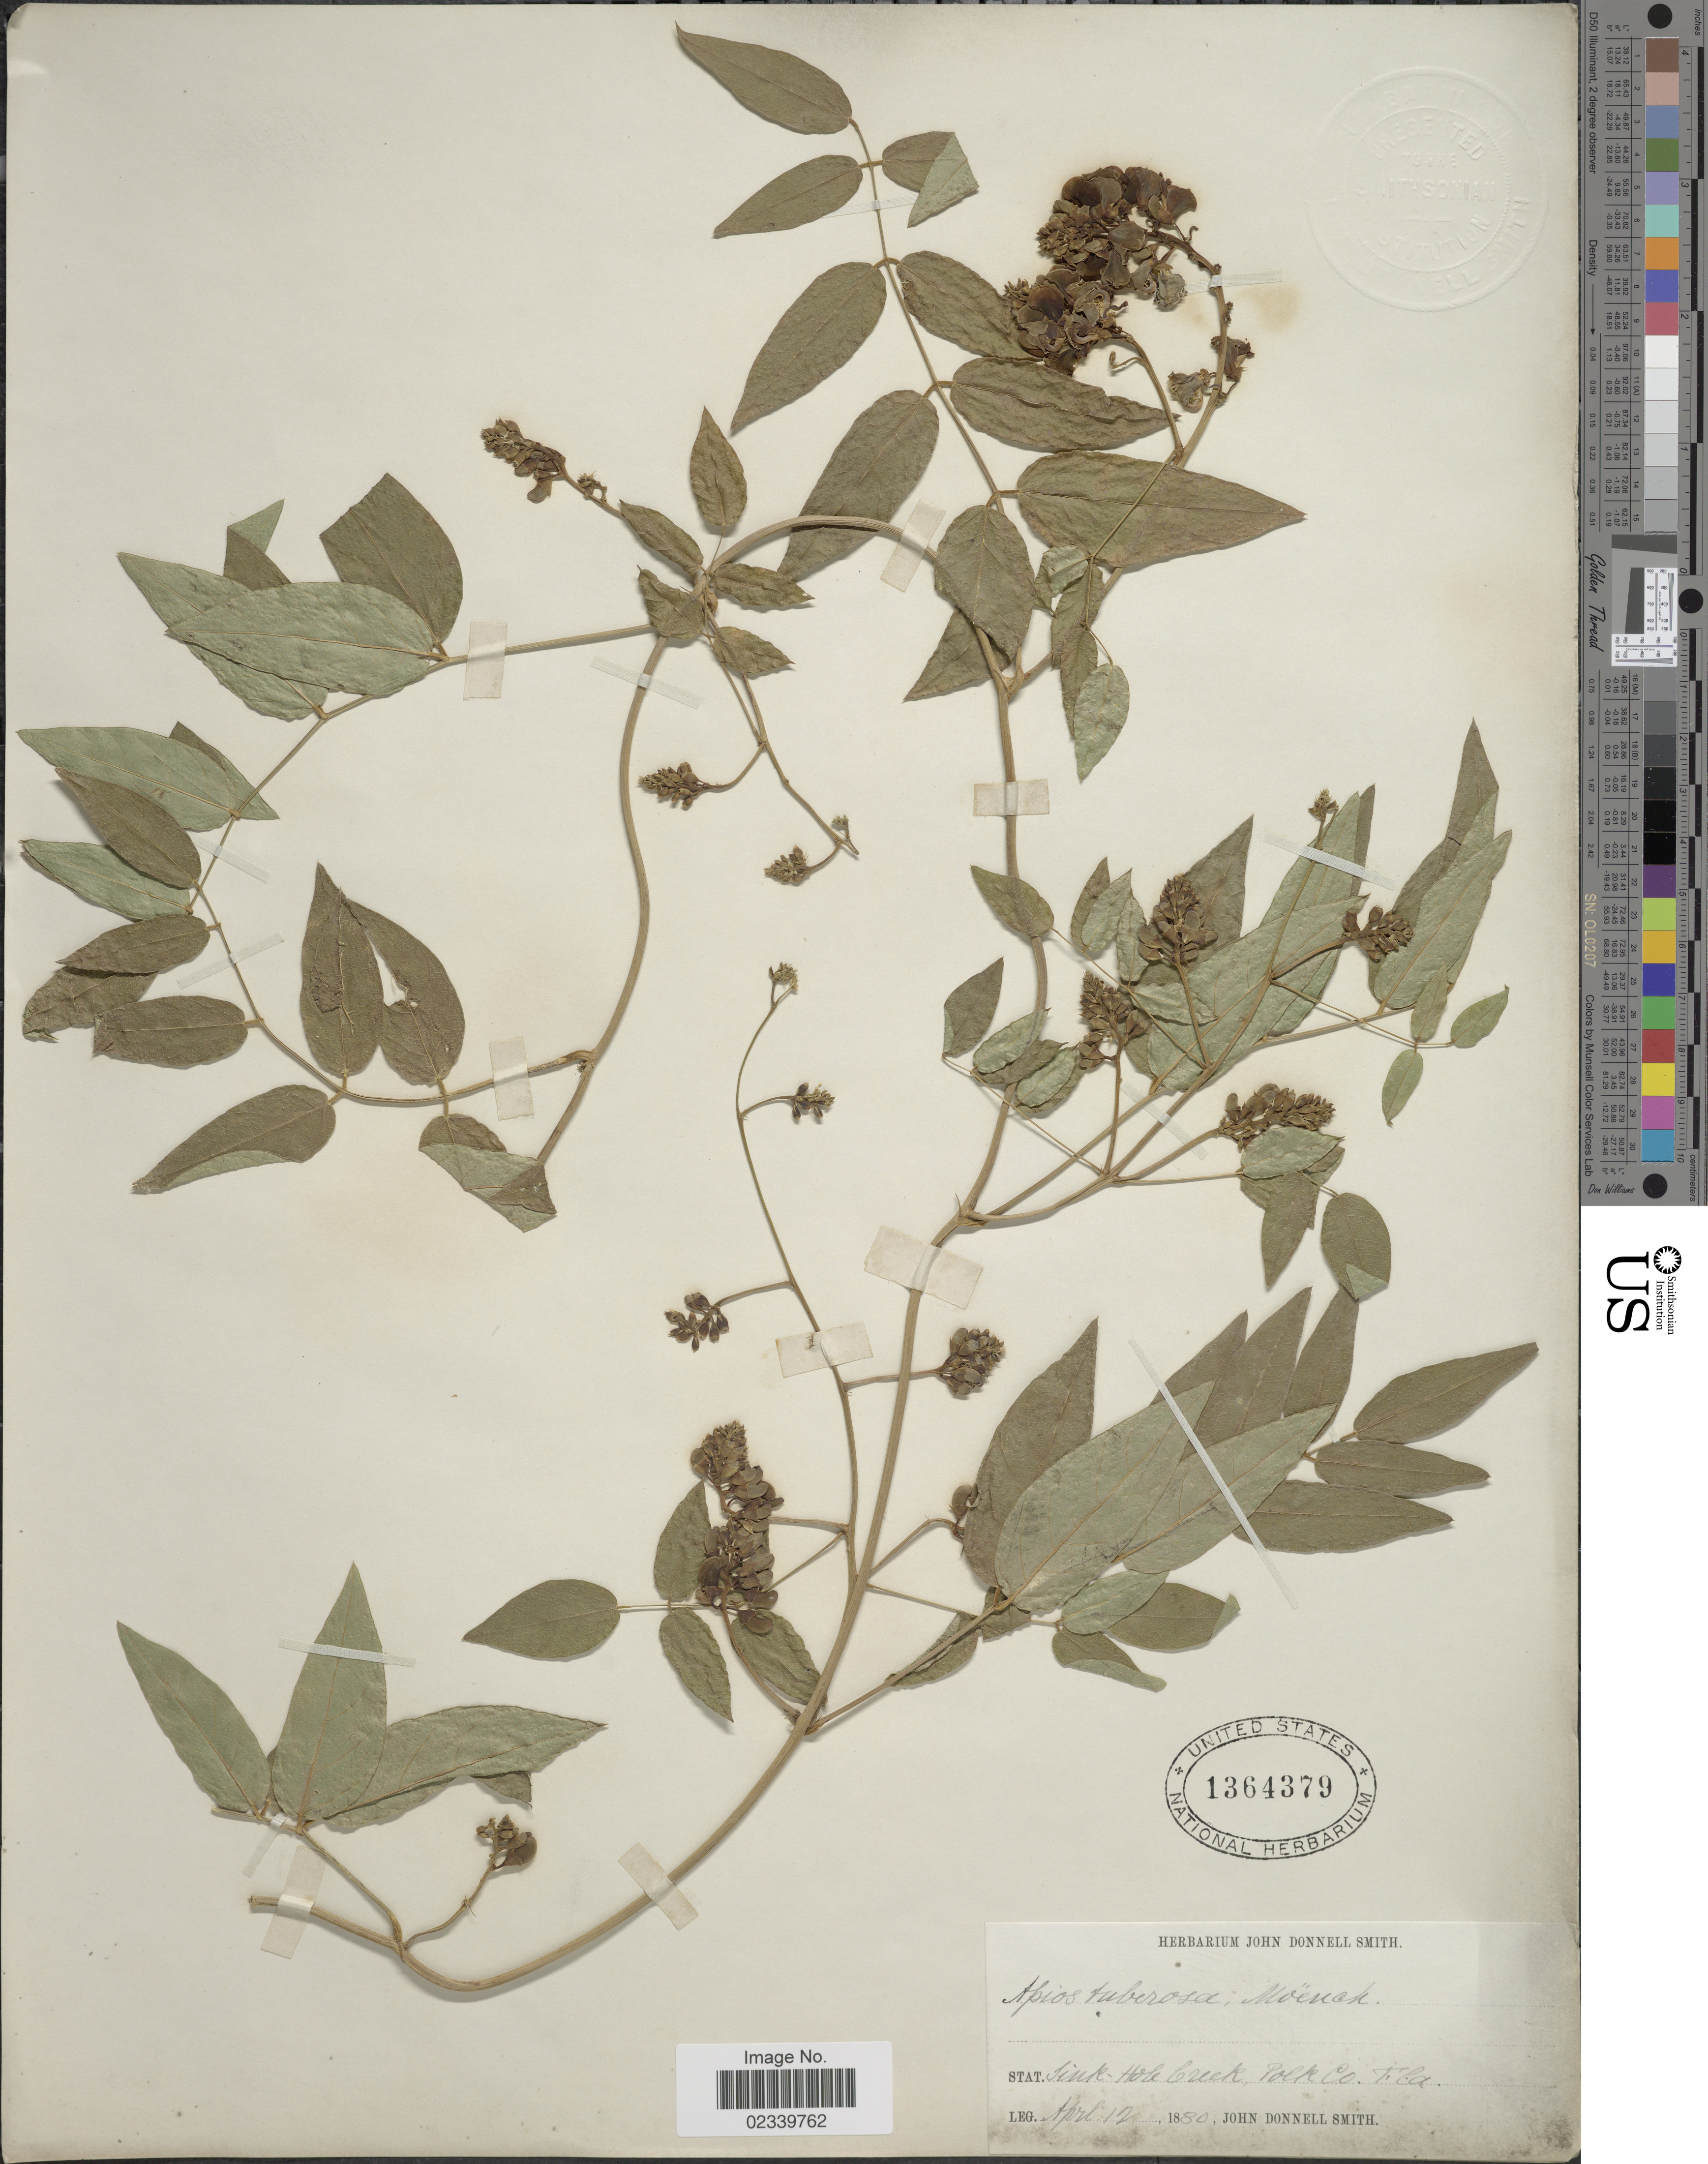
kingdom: Plantae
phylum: Tracheophyta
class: Magnoliopsida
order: Fabales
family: Fabaceae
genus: Apios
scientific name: Apios americana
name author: Medik.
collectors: J. Donnell Smith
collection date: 1880-04-12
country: United States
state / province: Florida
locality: Stat. Sink-Hole Creek, Polk Co. Fla.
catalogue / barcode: US 1364379